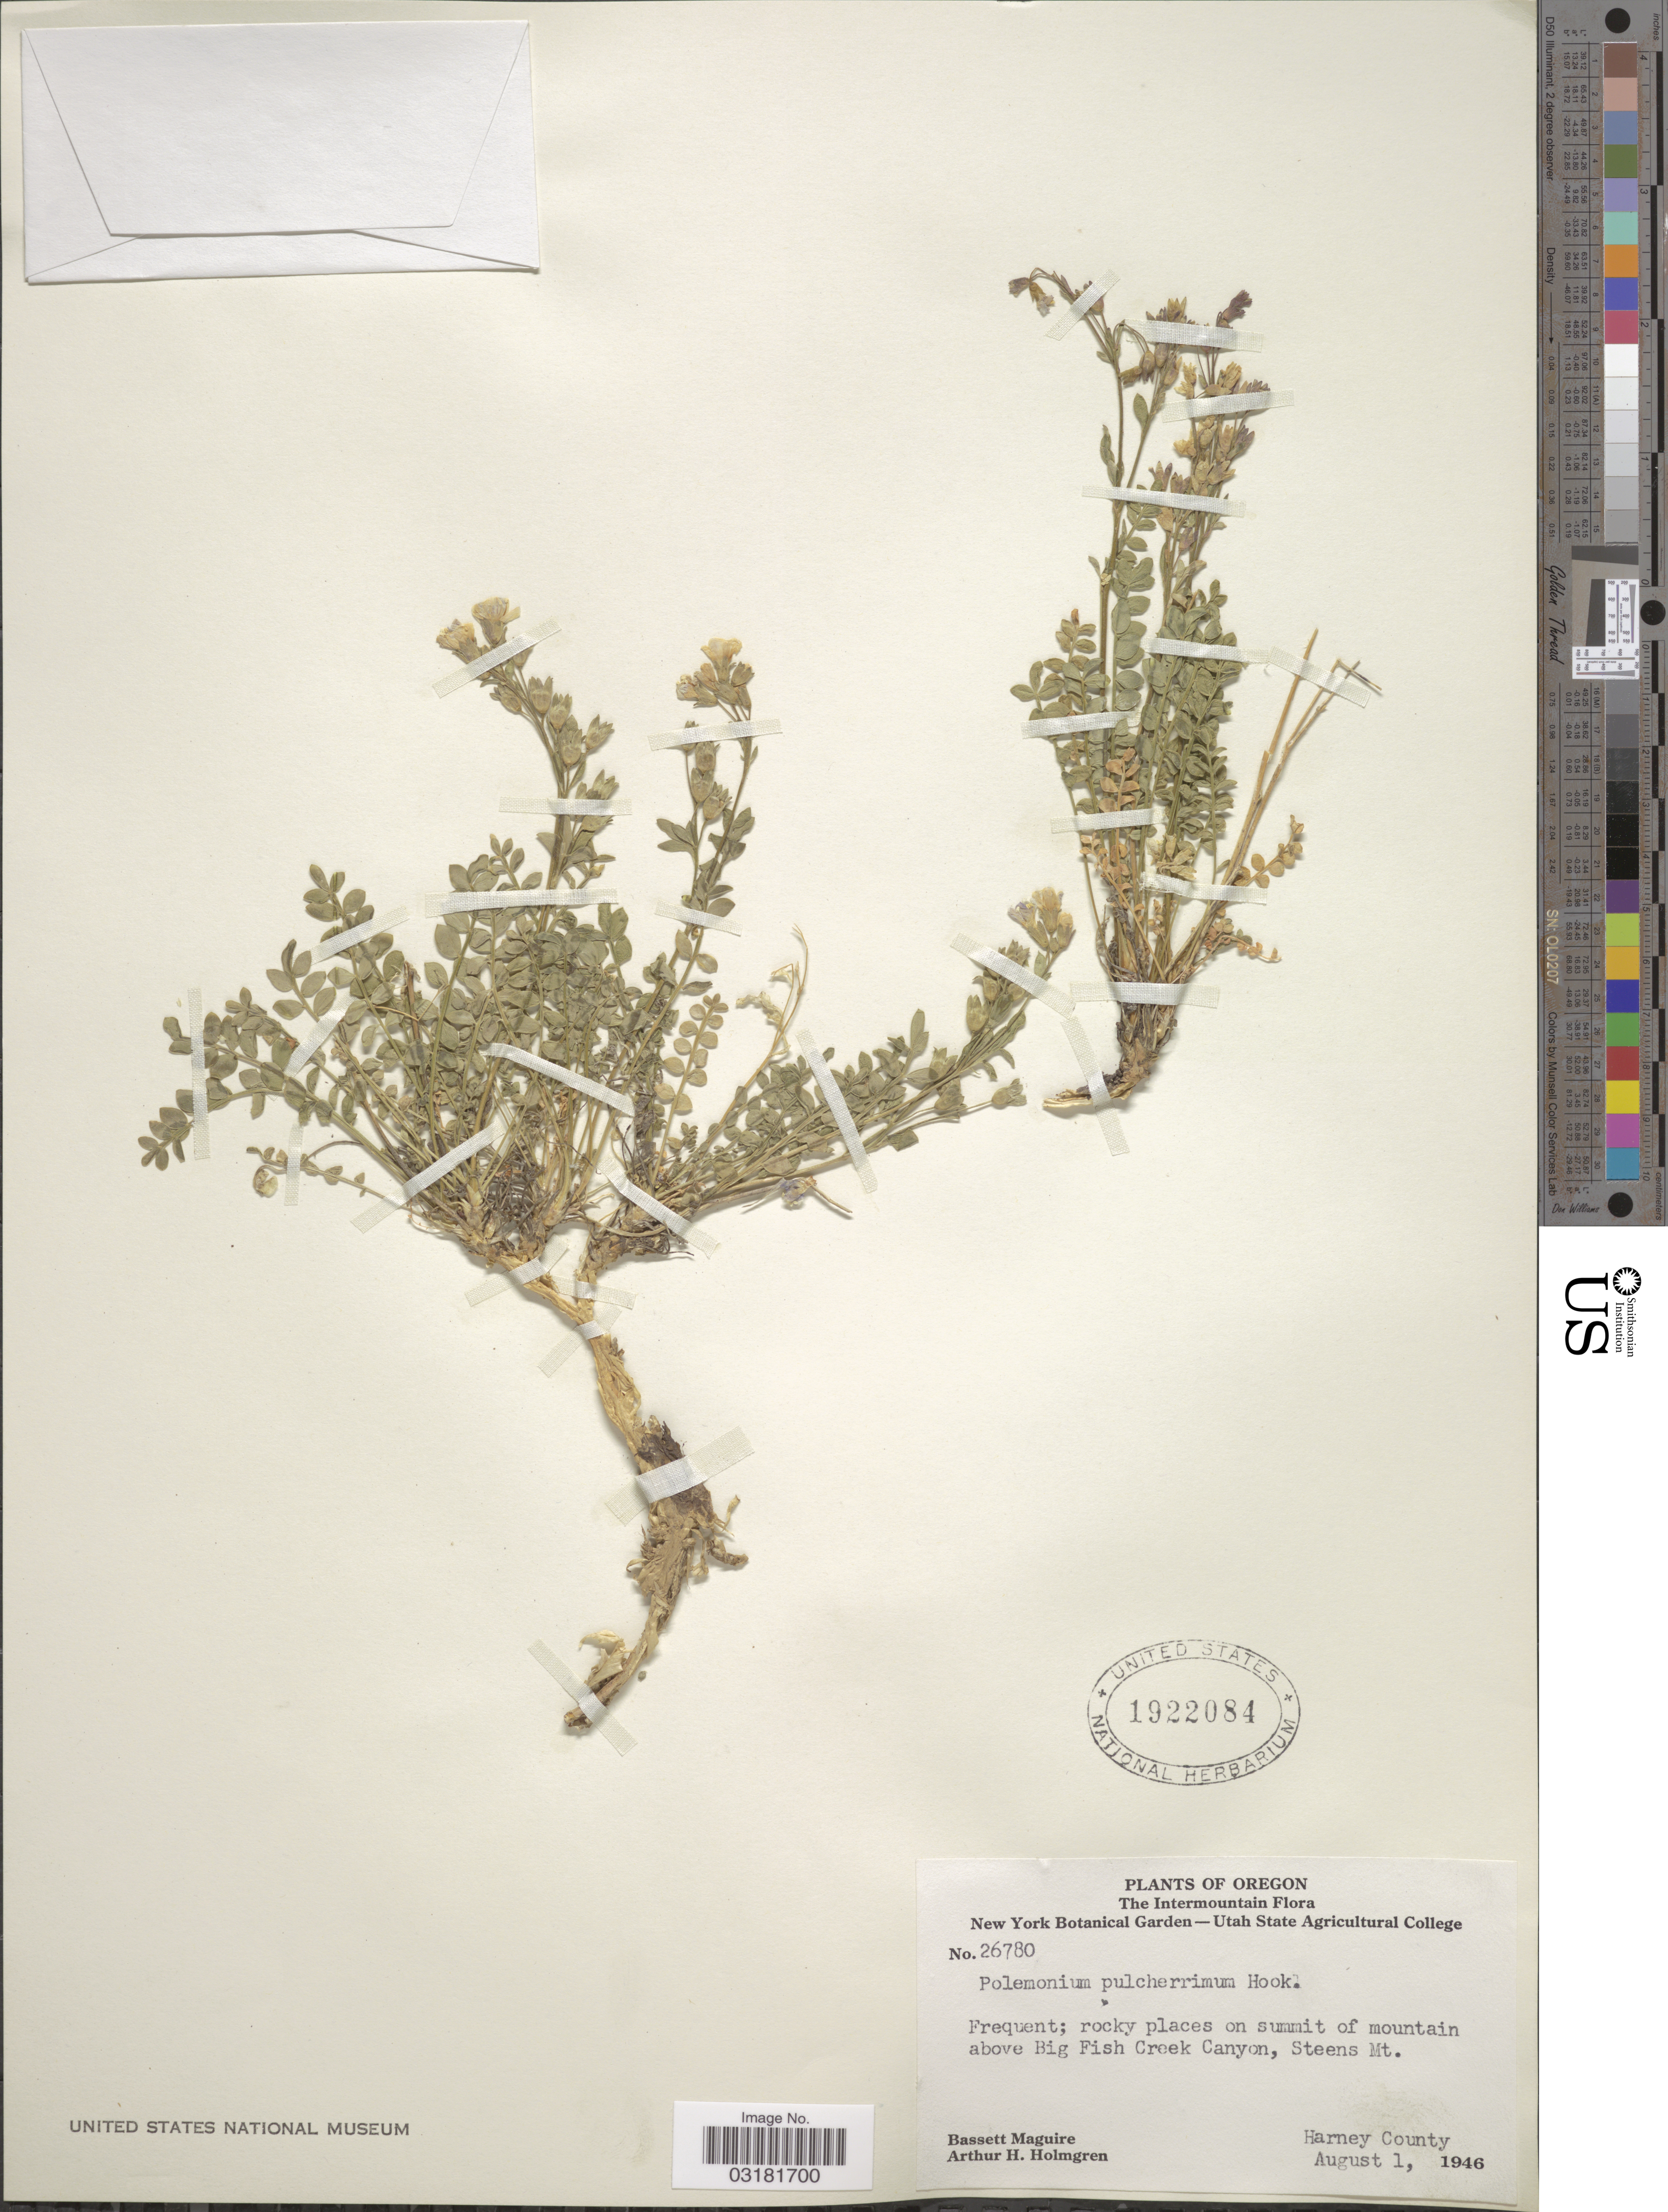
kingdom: Plantae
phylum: Tracheophyta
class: Magnoliopsida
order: Ericales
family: Polemoniaceae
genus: Polemonium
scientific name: Polemonium pulcherrimum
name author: Hook.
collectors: B. Maguire & A. H. Holmgren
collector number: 26780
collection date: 1946-08-01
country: United States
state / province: Oregon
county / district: Harney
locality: The Intermountain. On summit of mountain above Big Fish Creek Canyon, Steens Mt. Harney County.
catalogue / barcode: US 1922084